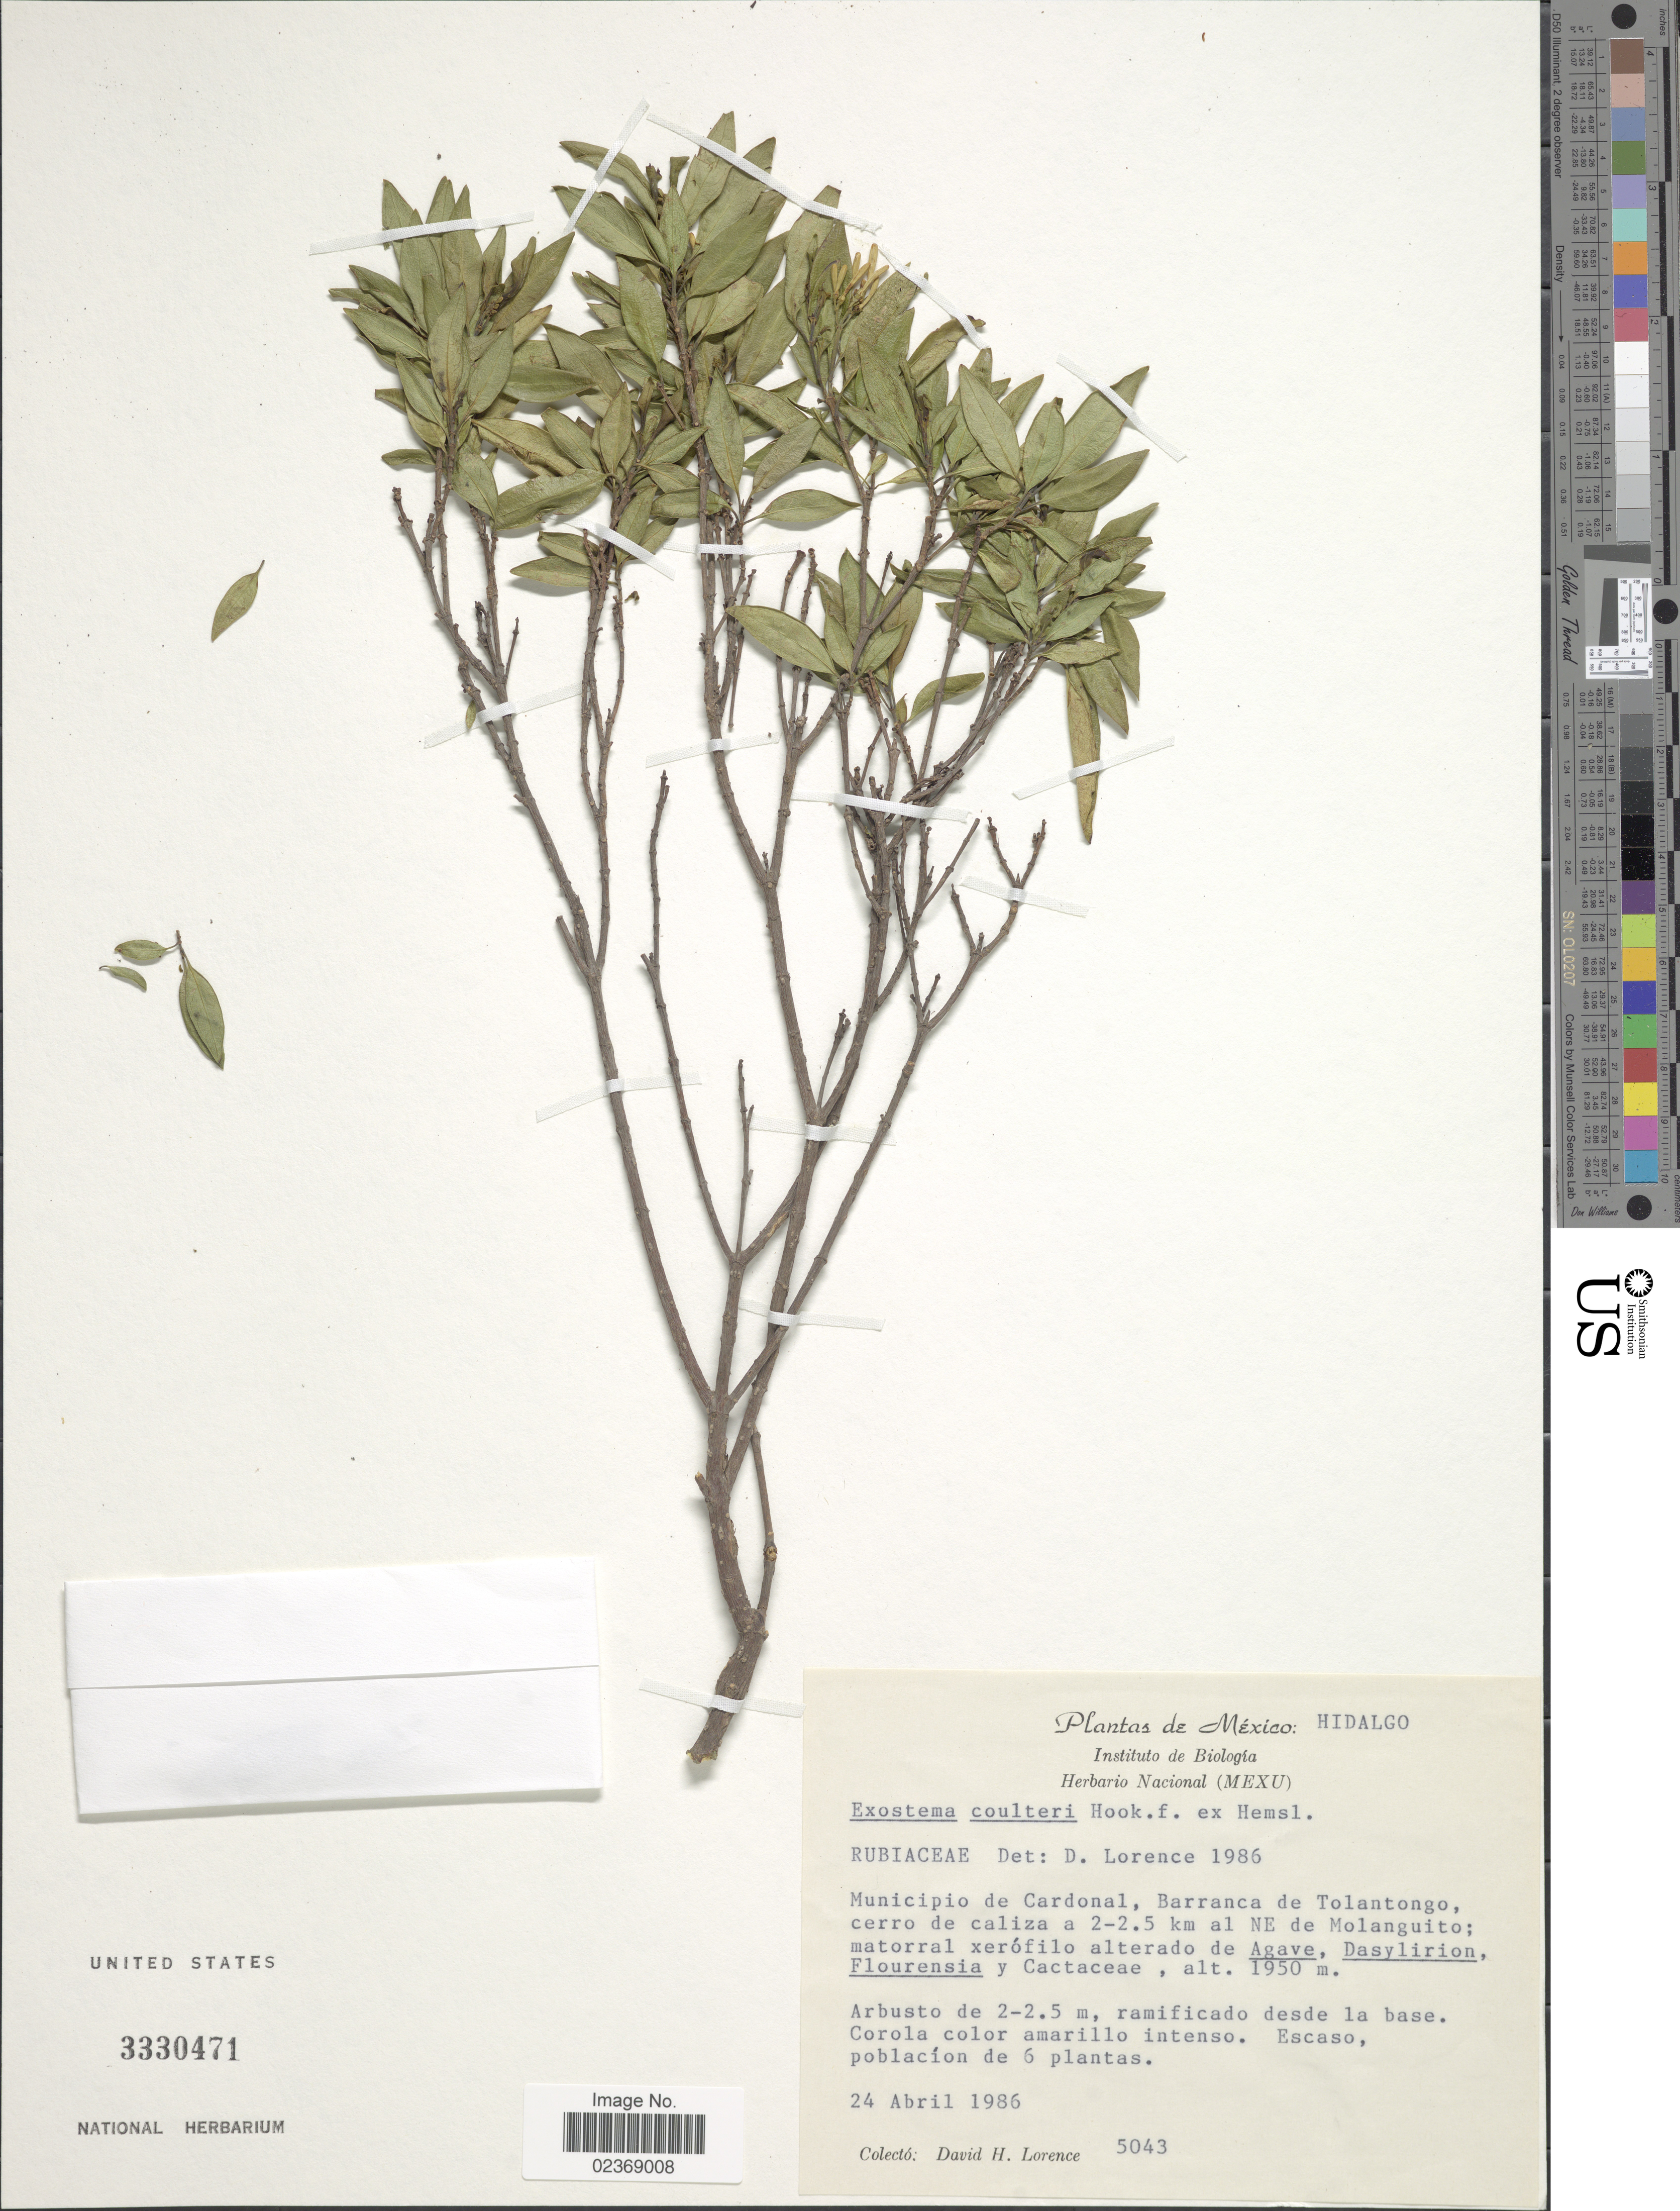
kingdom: Plantae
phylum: Tracheophyta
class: Magnoliopsida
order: Gentianales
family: Rubiaceae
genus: Exostema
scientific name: Exostema coulteri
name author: Hook. f.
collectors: D. Lorence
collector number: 5043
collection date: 1986-04-24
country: Mexico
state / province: Hidalgo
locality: Municipio de Cardonal, Barranca de Tolantongo, cerro de caliza a 2-2.5 km al NE de Molanguito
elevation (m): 1950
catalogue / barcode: US 3330471